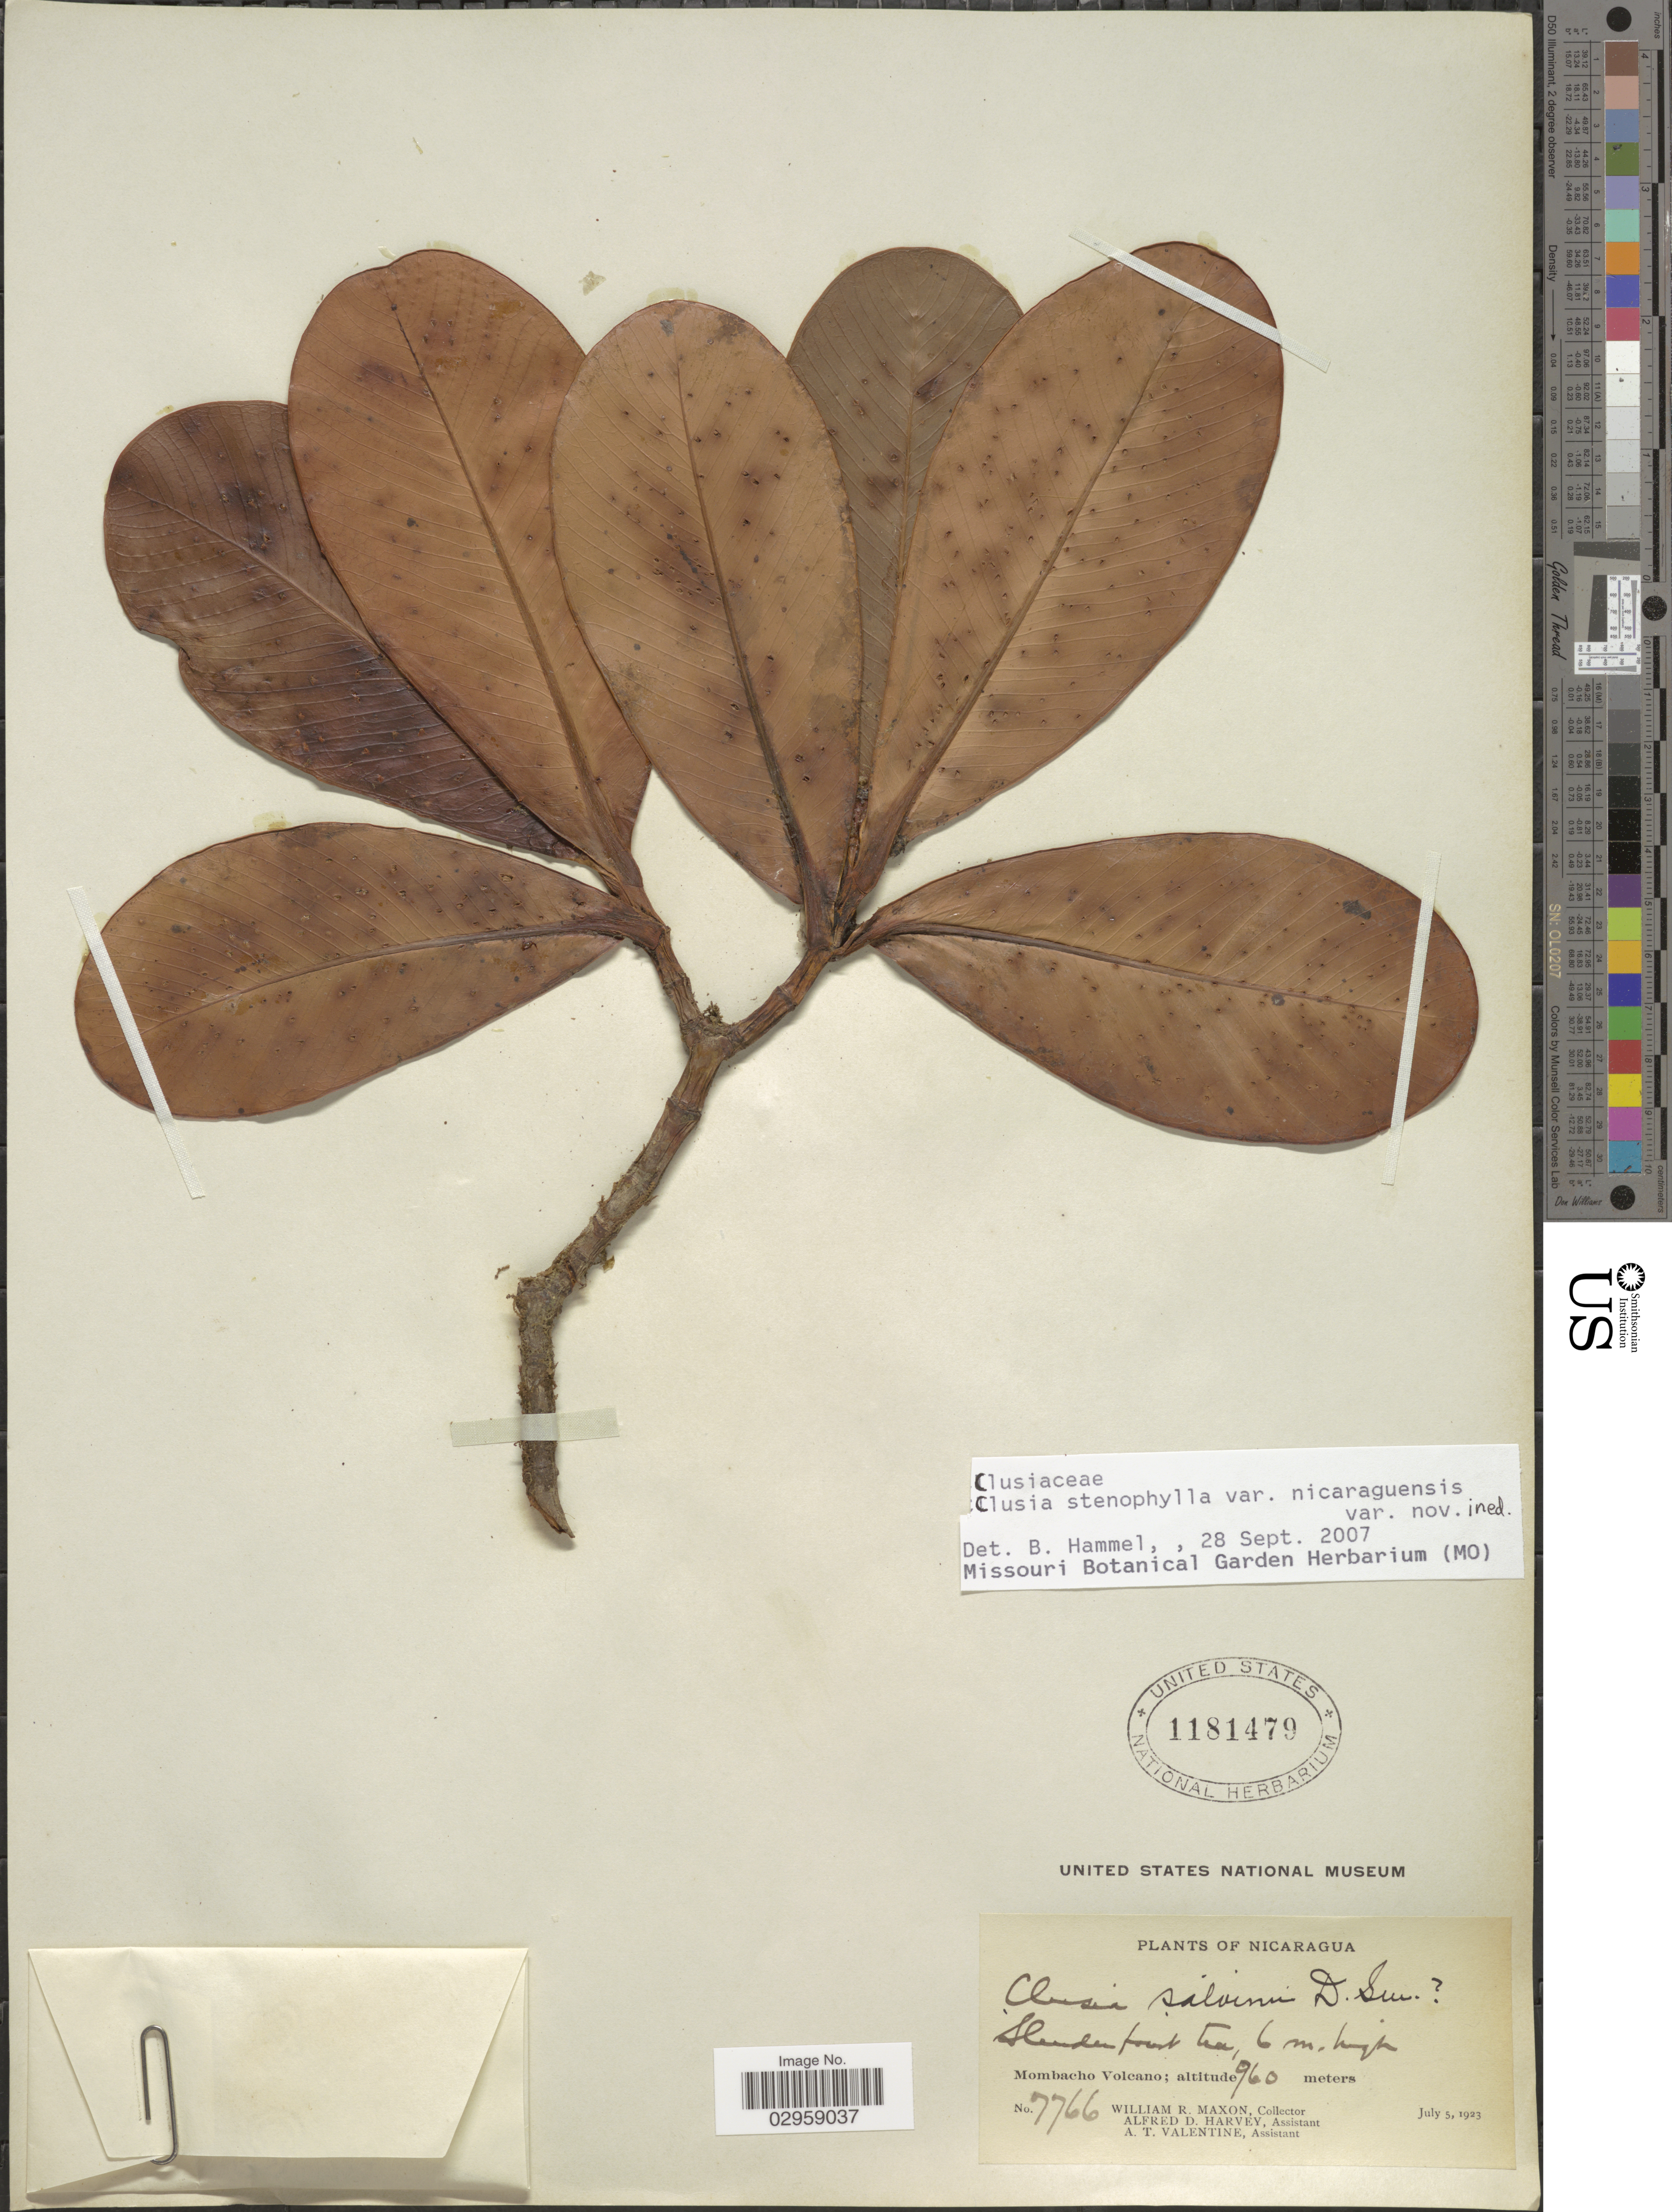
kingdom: Plantae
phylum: Tracheophyta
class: Magnoliopsida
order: Malpighiales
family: Clusiaceae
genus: Clusia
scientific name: Clusia stenophylla var. nicaraguensis Hammel, var. nov. ined.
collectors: W. R. Maxon, A. D. Harvey & A. Valentine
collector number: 7766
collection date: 1923-07-05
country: Nicaragua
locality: Mombacho Volcano.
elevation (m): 960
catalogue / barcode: US 1181479